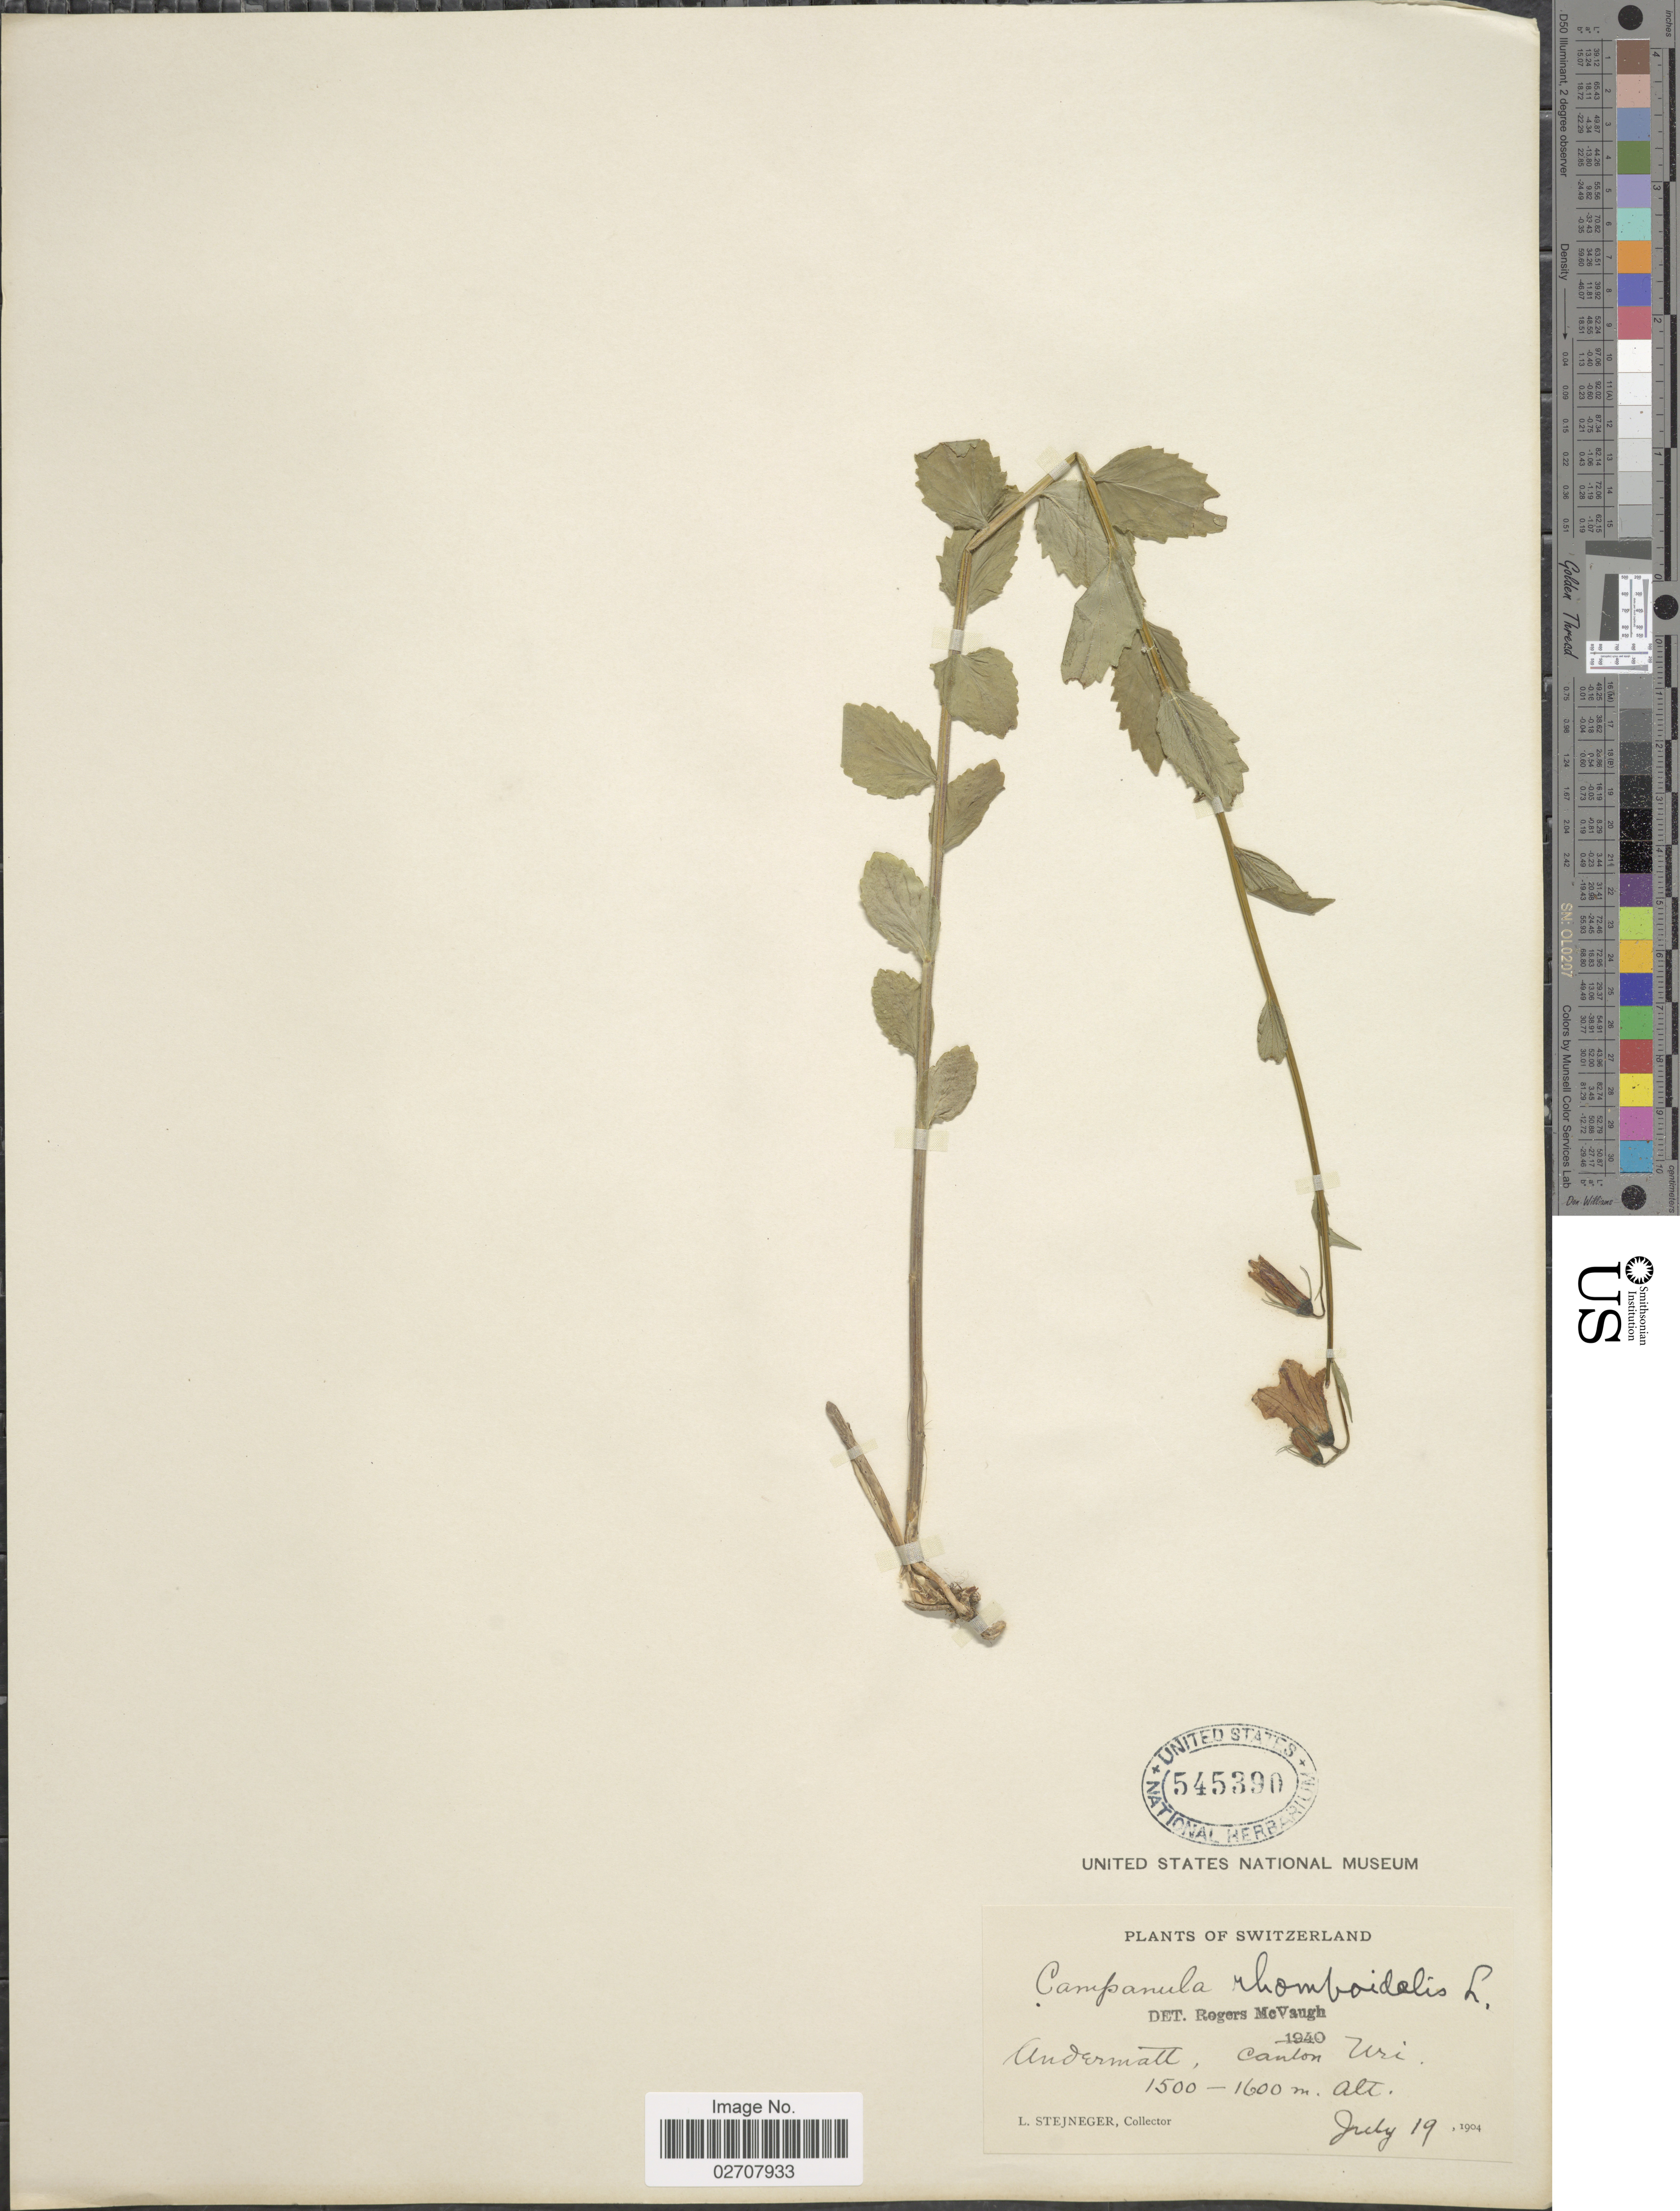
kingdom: Plantae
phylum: Tracheophyta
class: Magnoliopsida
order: Asterales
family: Campanulaceae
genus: Campanula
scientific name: Campanula rhomboidalis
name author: L.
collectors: L. Stejneger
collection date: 1904-07-19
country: Switzerland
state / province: Uri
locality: Andermatt, Canton Uri.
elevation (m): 1500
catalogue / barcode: US 545390